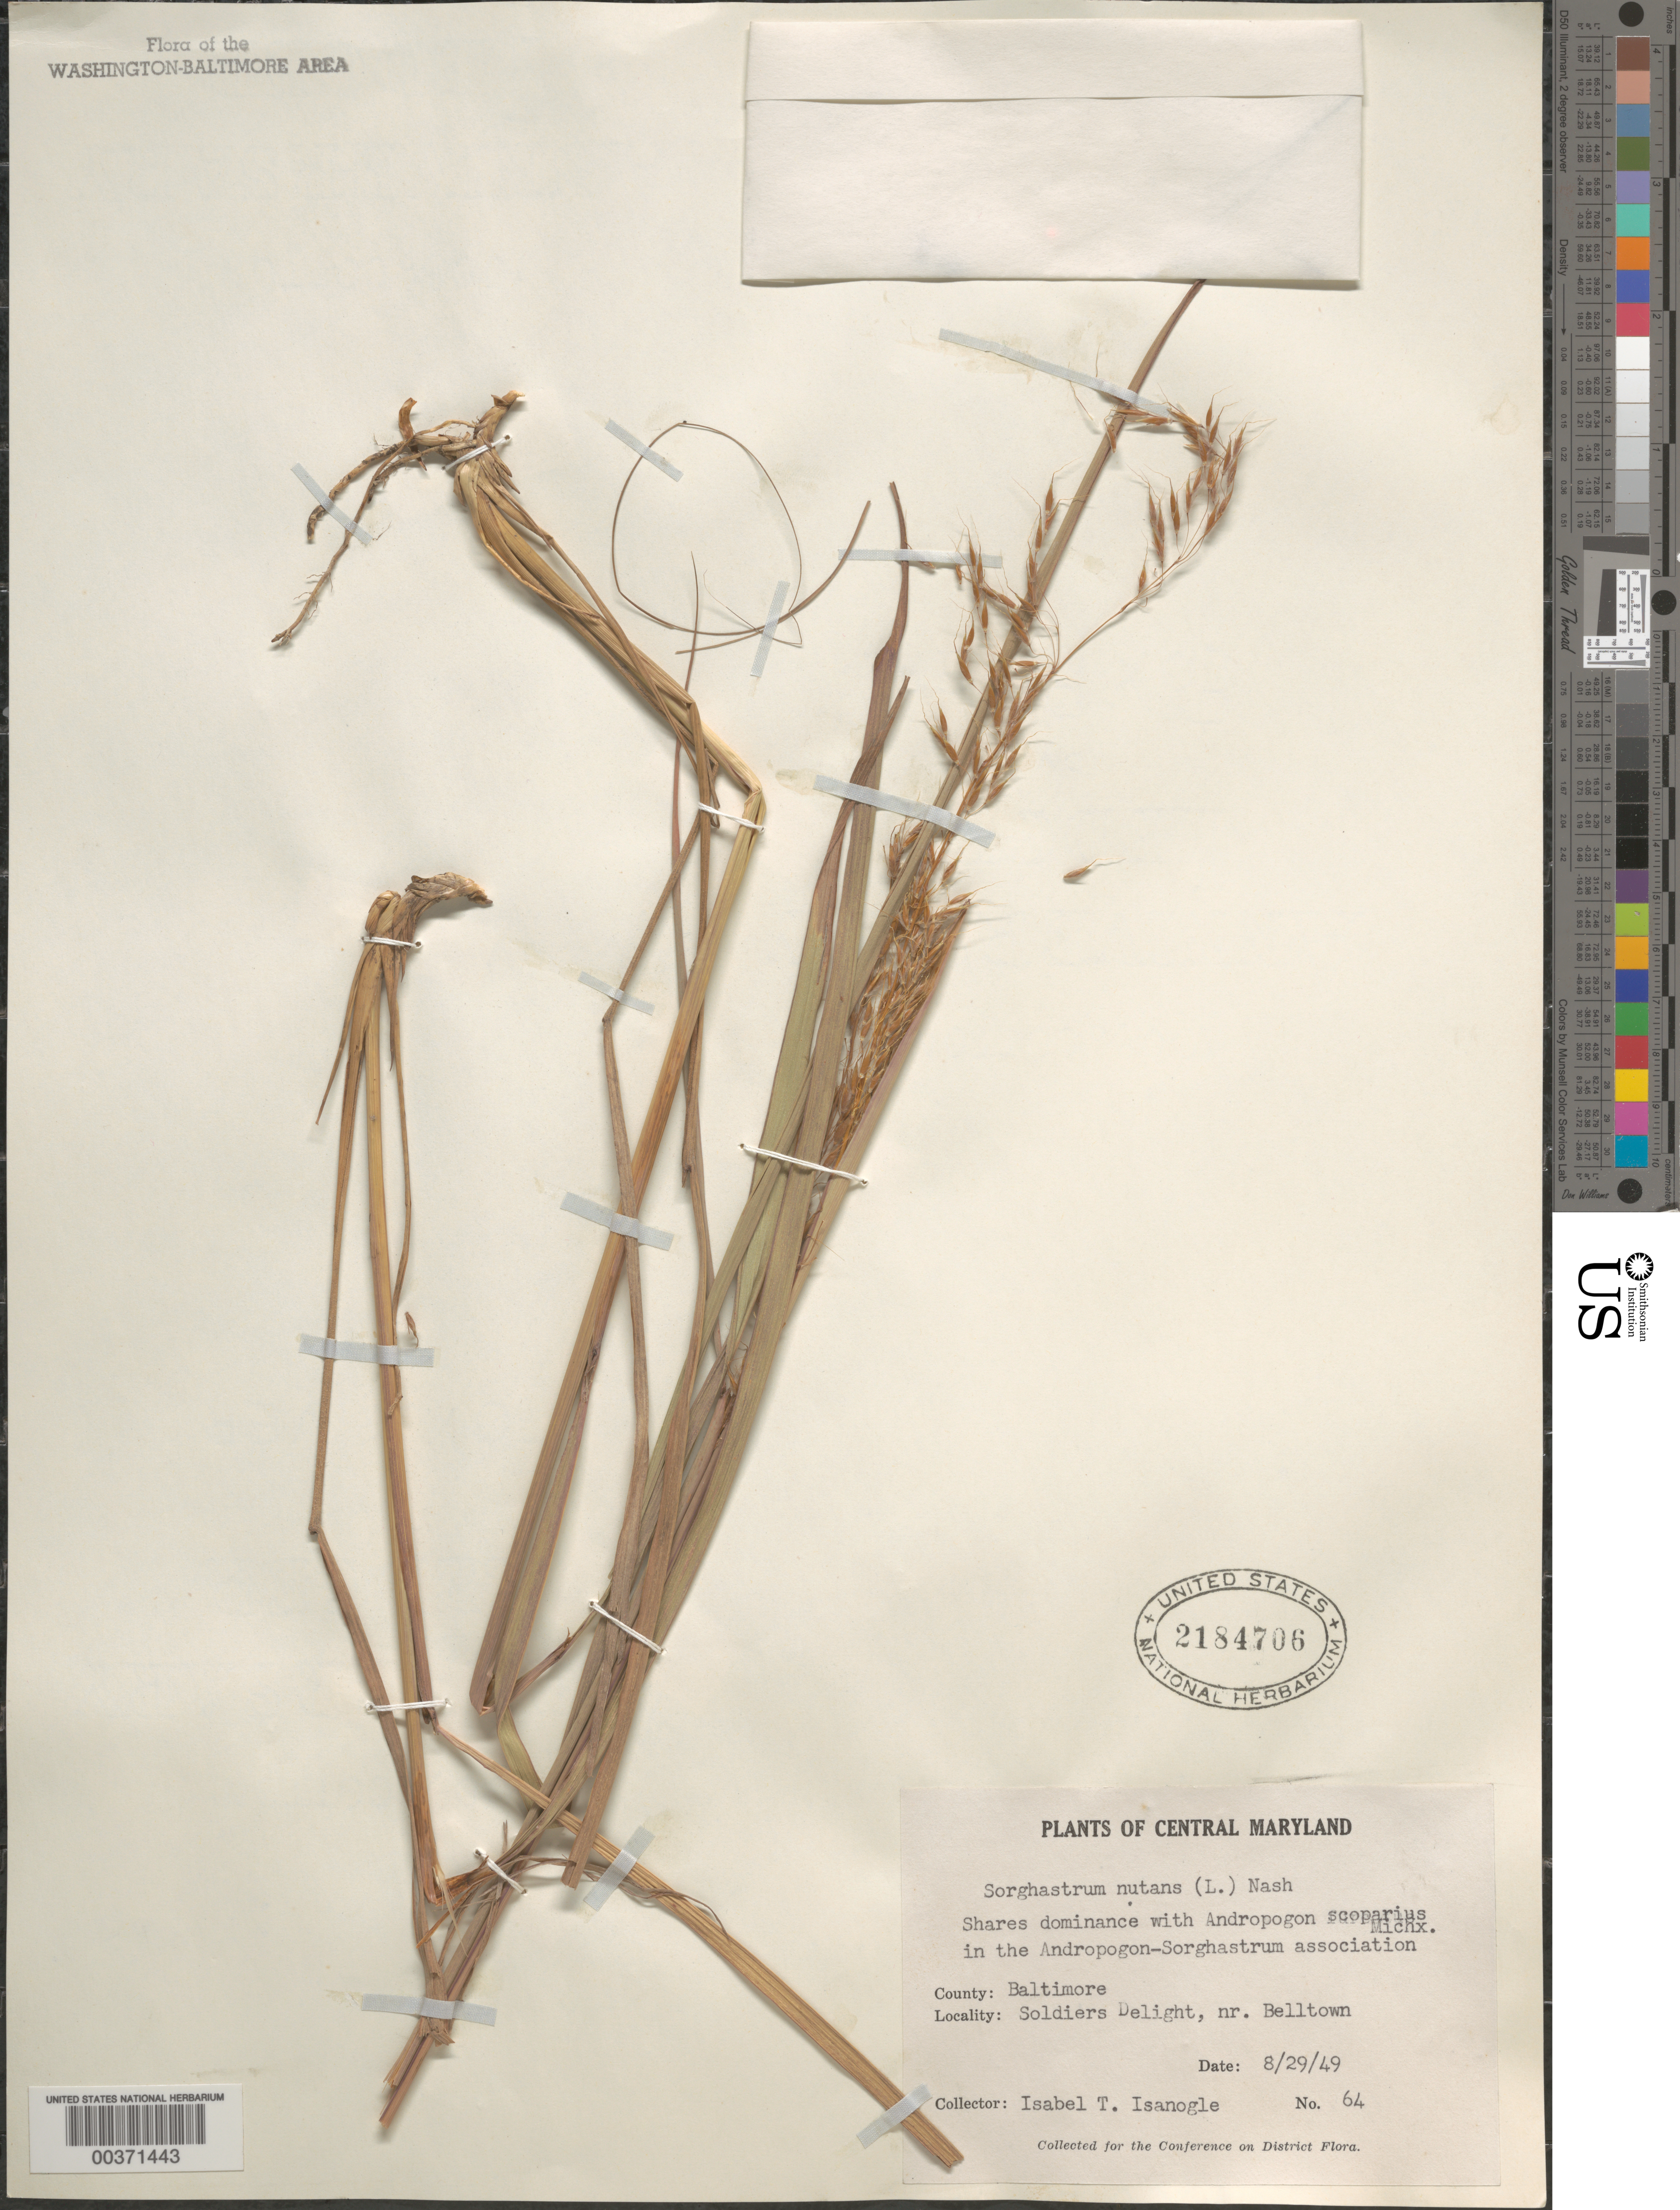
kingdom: Plantae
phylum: Tracheophyta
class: Liliopsida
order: Poales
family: Poaceae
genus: Sorghastrum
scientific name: Sorghastrum nutans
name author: (L.) Nash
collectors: I. Isanogle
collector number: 64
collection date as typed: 29 Aug 1949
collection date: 1949-08-29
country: United States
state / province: Maryland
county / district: Baltimore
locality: Soldiers Delight, near Belltown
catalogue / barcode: US 2184706